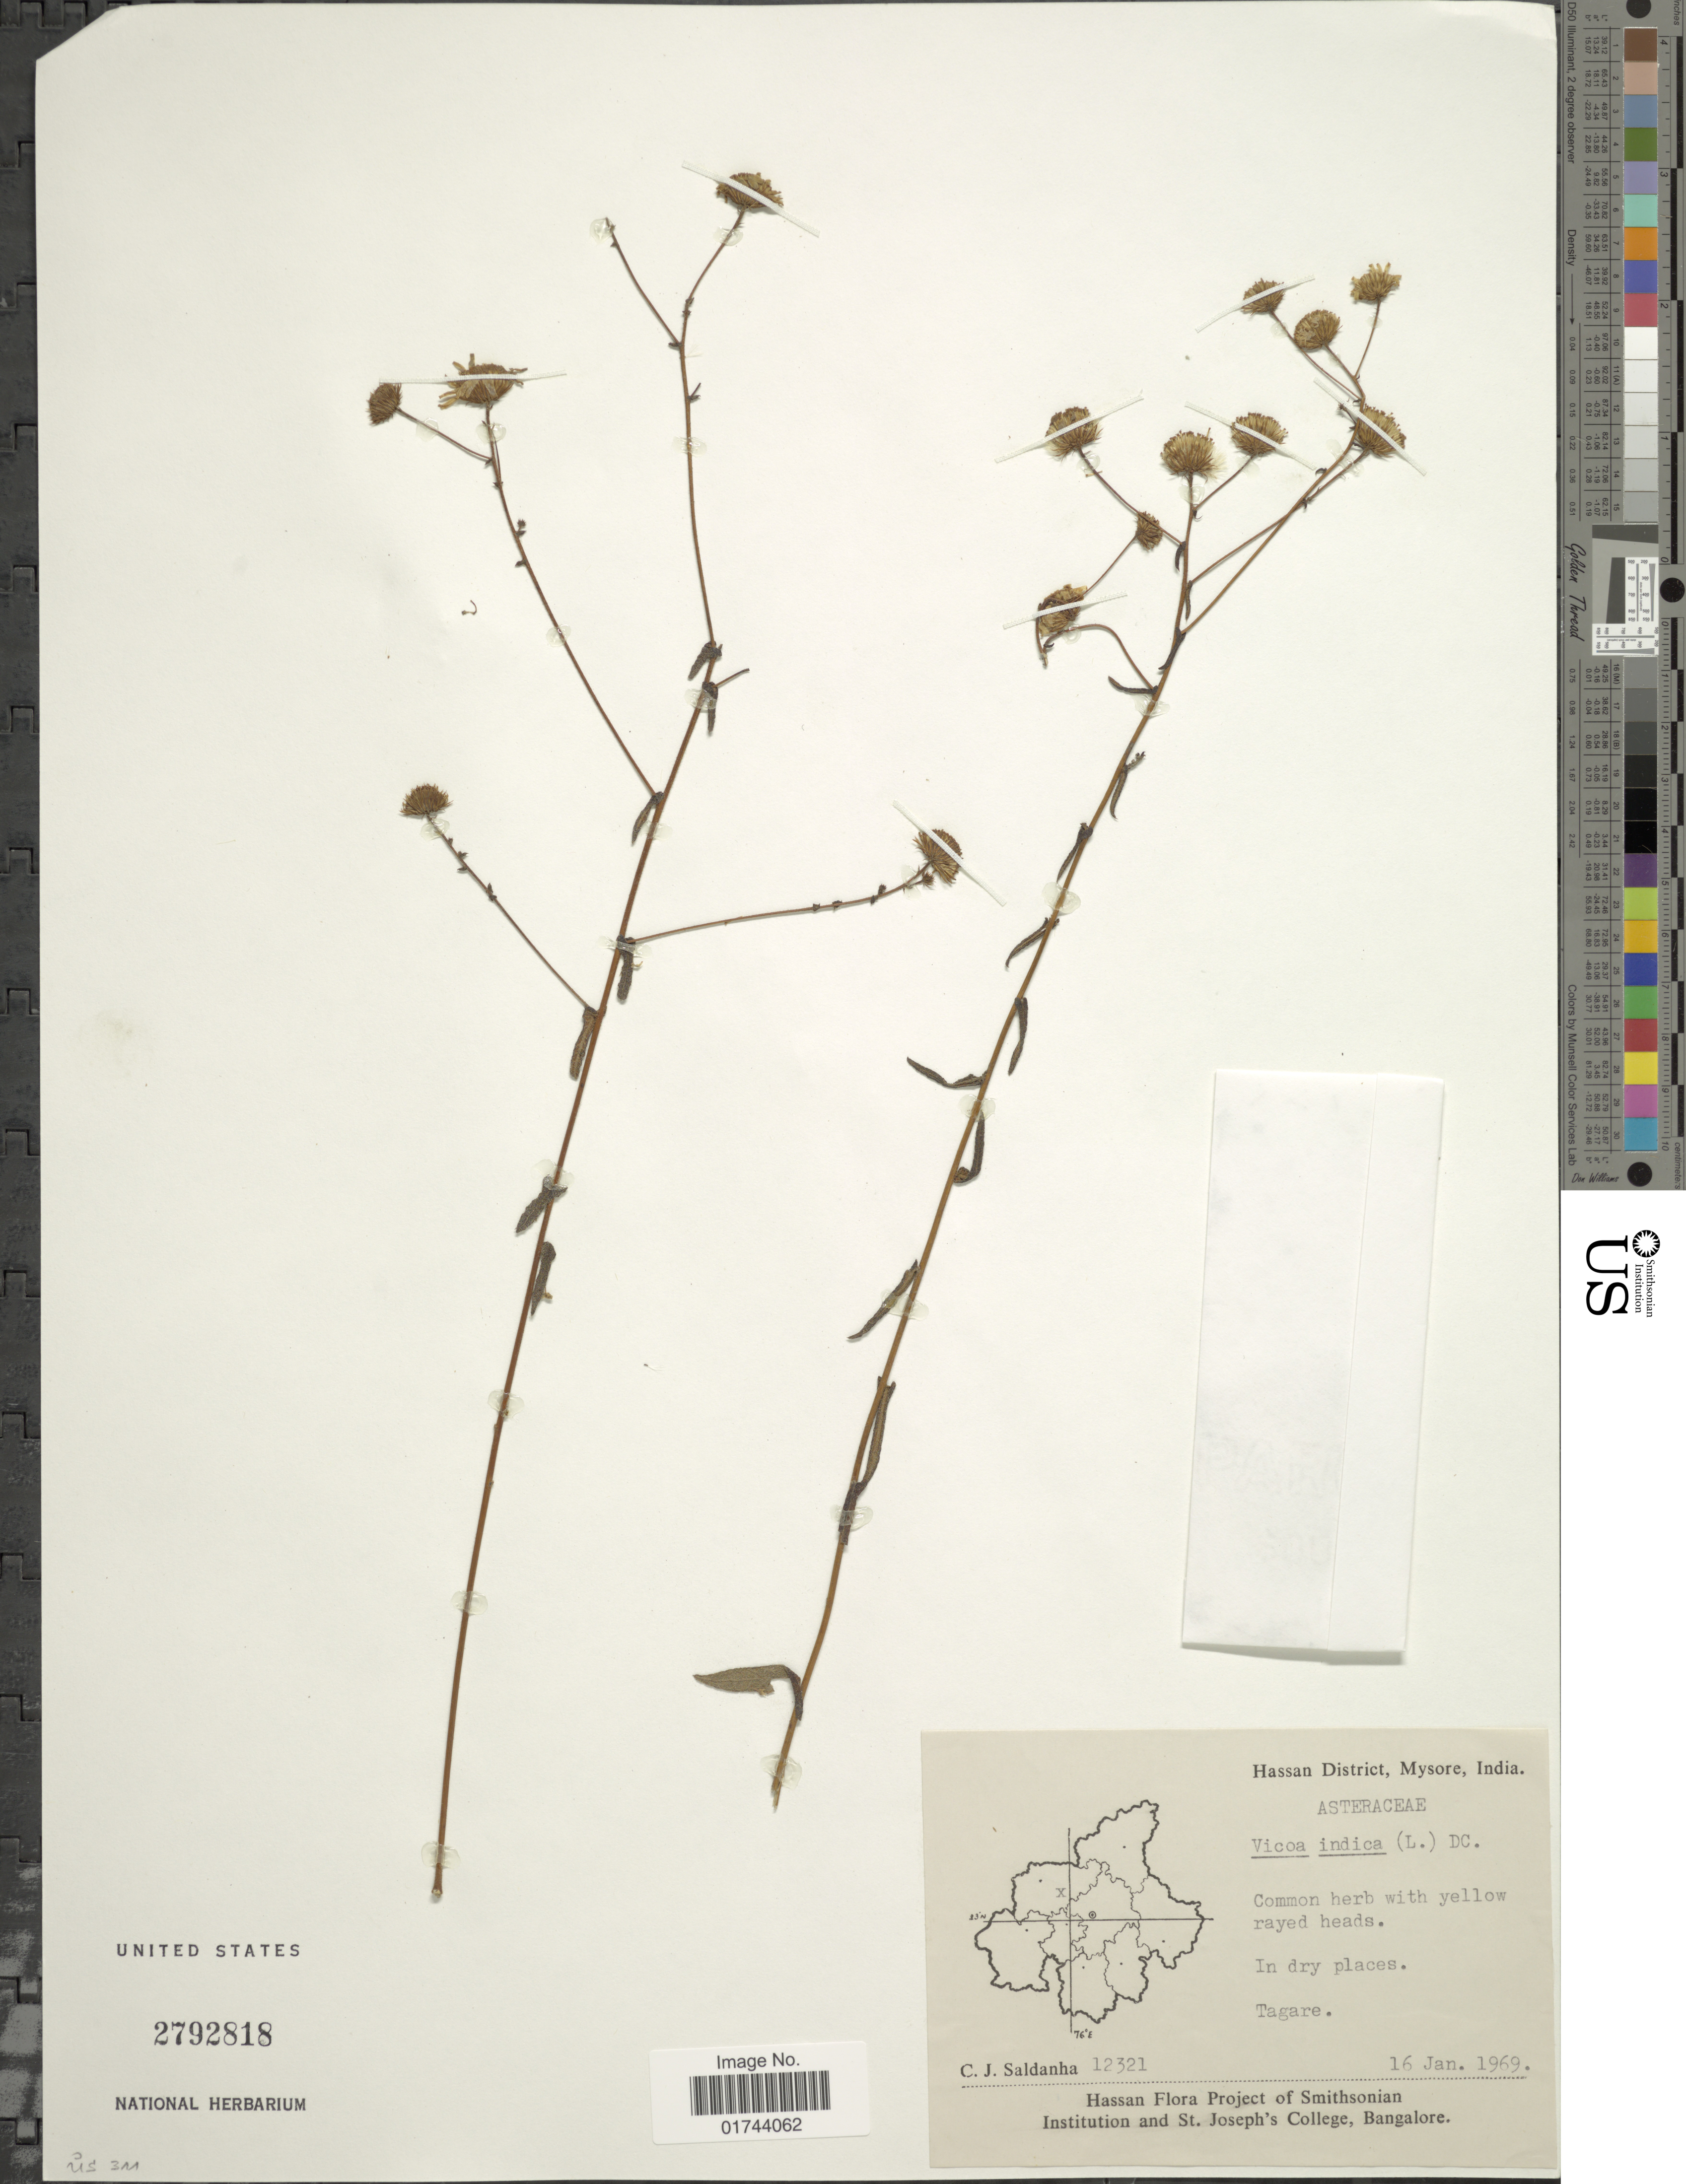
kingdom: Plantae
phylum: Tracheophyta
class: Magnoliopsida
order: Asterales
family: Asteraceae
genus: Inula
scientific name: Inula indica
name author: L.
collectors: C. J. Saldanha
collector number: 12321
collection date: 1969-01-16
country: India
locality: Hassan District, Mysore, Tagare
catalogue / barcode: US 2792818